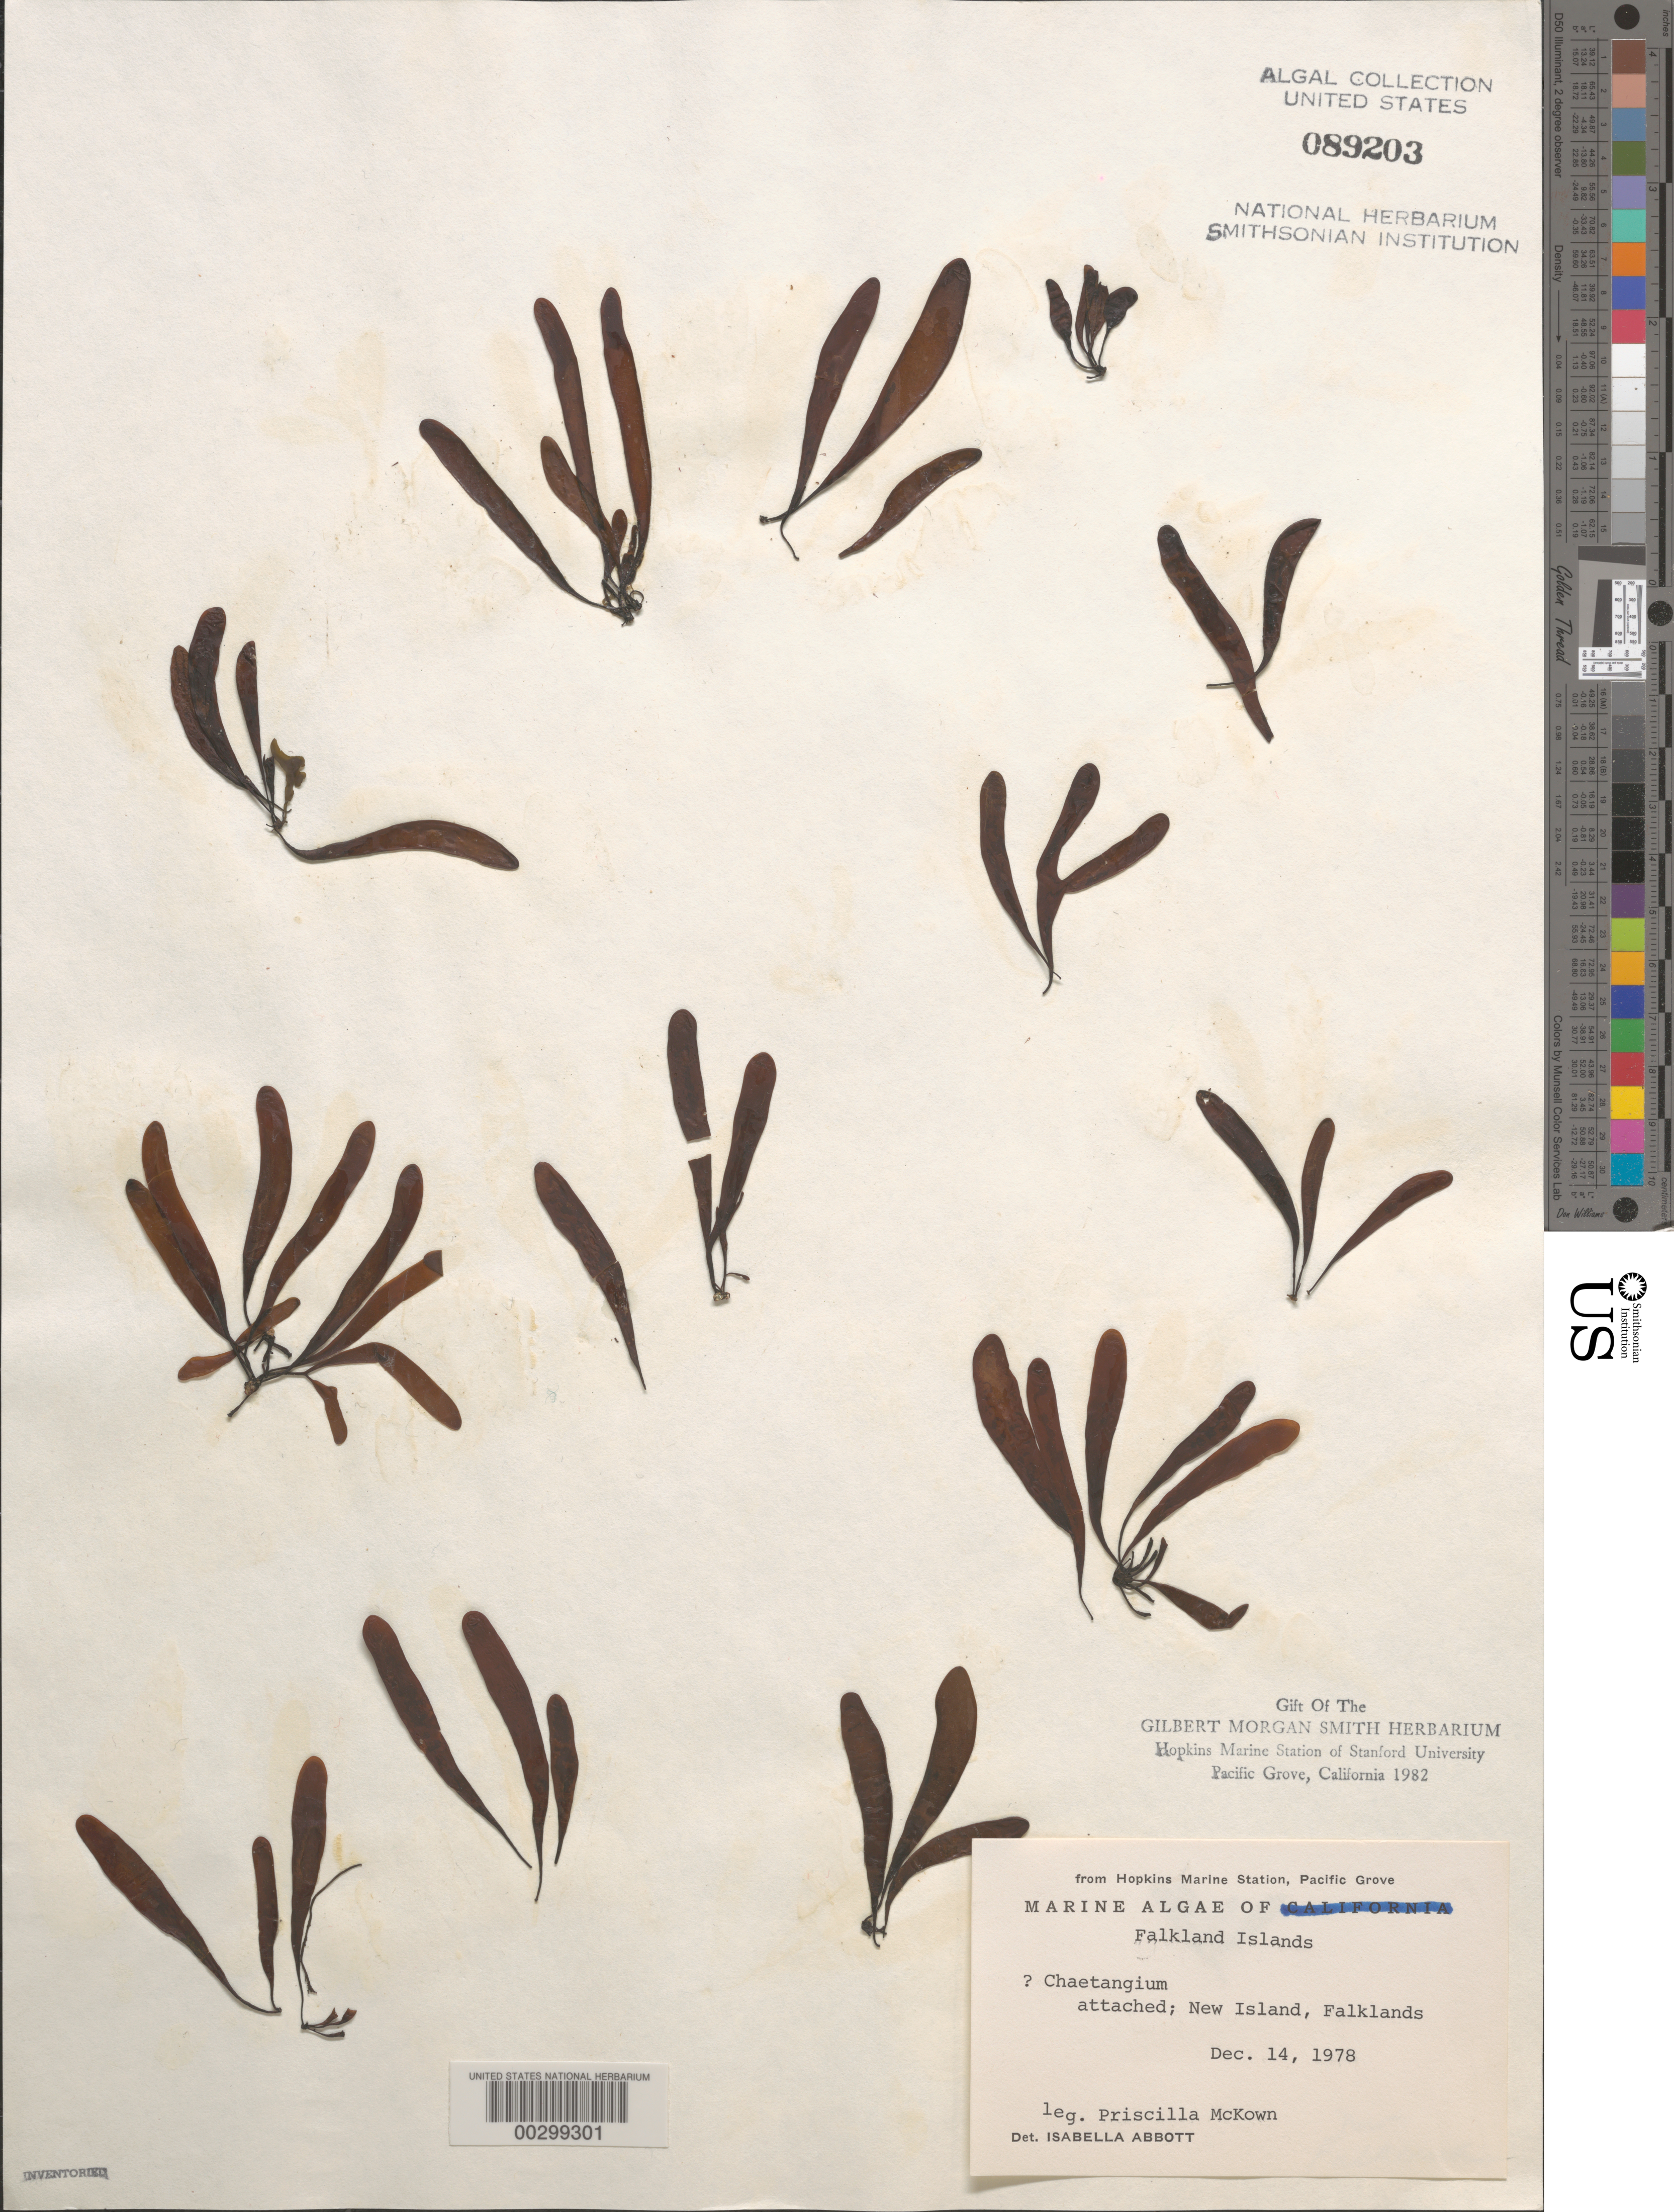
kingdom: Plantae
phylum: Rhodophyta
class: Florideophyceae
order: Nemaliales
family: Chaetangiaceae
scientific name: Chaetangium sp.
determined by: Abbott, Isabella A.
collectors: P. McKown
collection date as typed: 14 Dec 1978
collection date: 1978-12-14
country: Falkland Islands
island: New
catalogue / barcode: US 89203